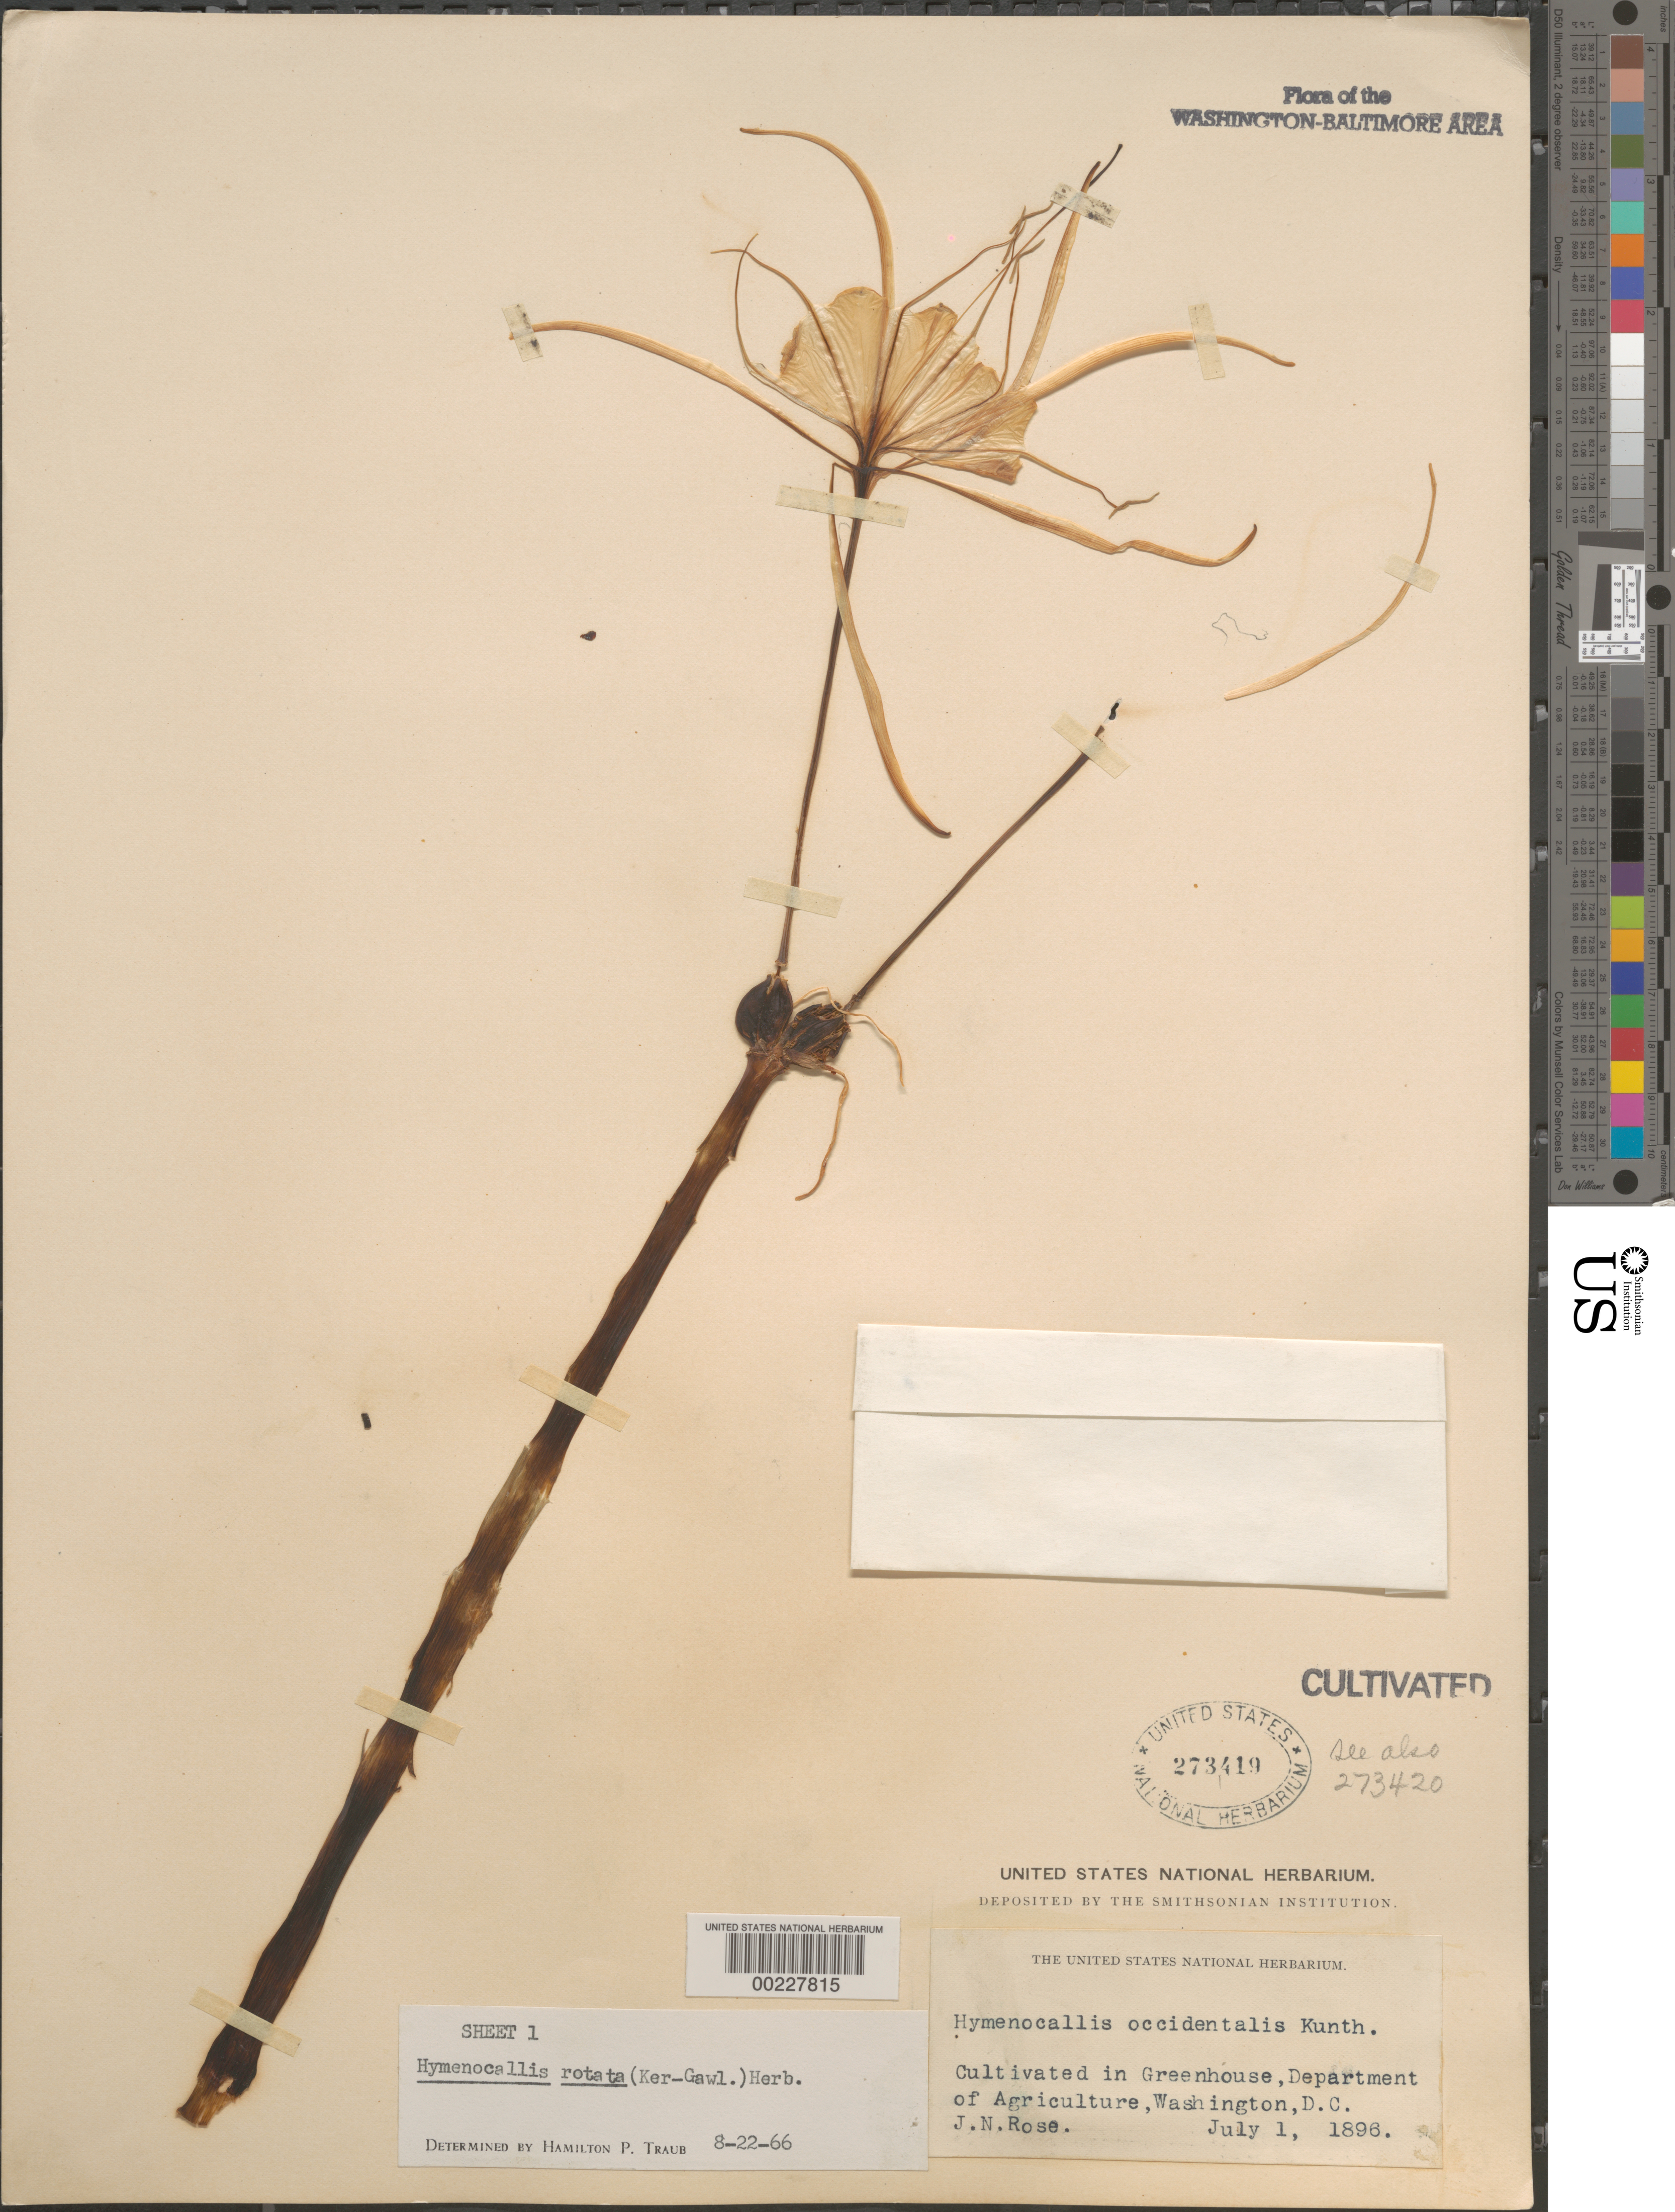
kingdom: Plantae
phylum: Tracheophyta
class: Liliopsida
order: Asparagales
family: Amaryllidaceae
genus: Hymenocallis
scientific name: Hymenocallis rotata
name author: (Ker Gawl.) Herb.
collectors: J. N. Rose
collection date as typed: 01 Jul 1896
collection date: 1896-07-01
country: United States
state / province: District of Columbia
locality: Greenhouse, Dept. of Agriculture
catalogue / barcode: US 273419